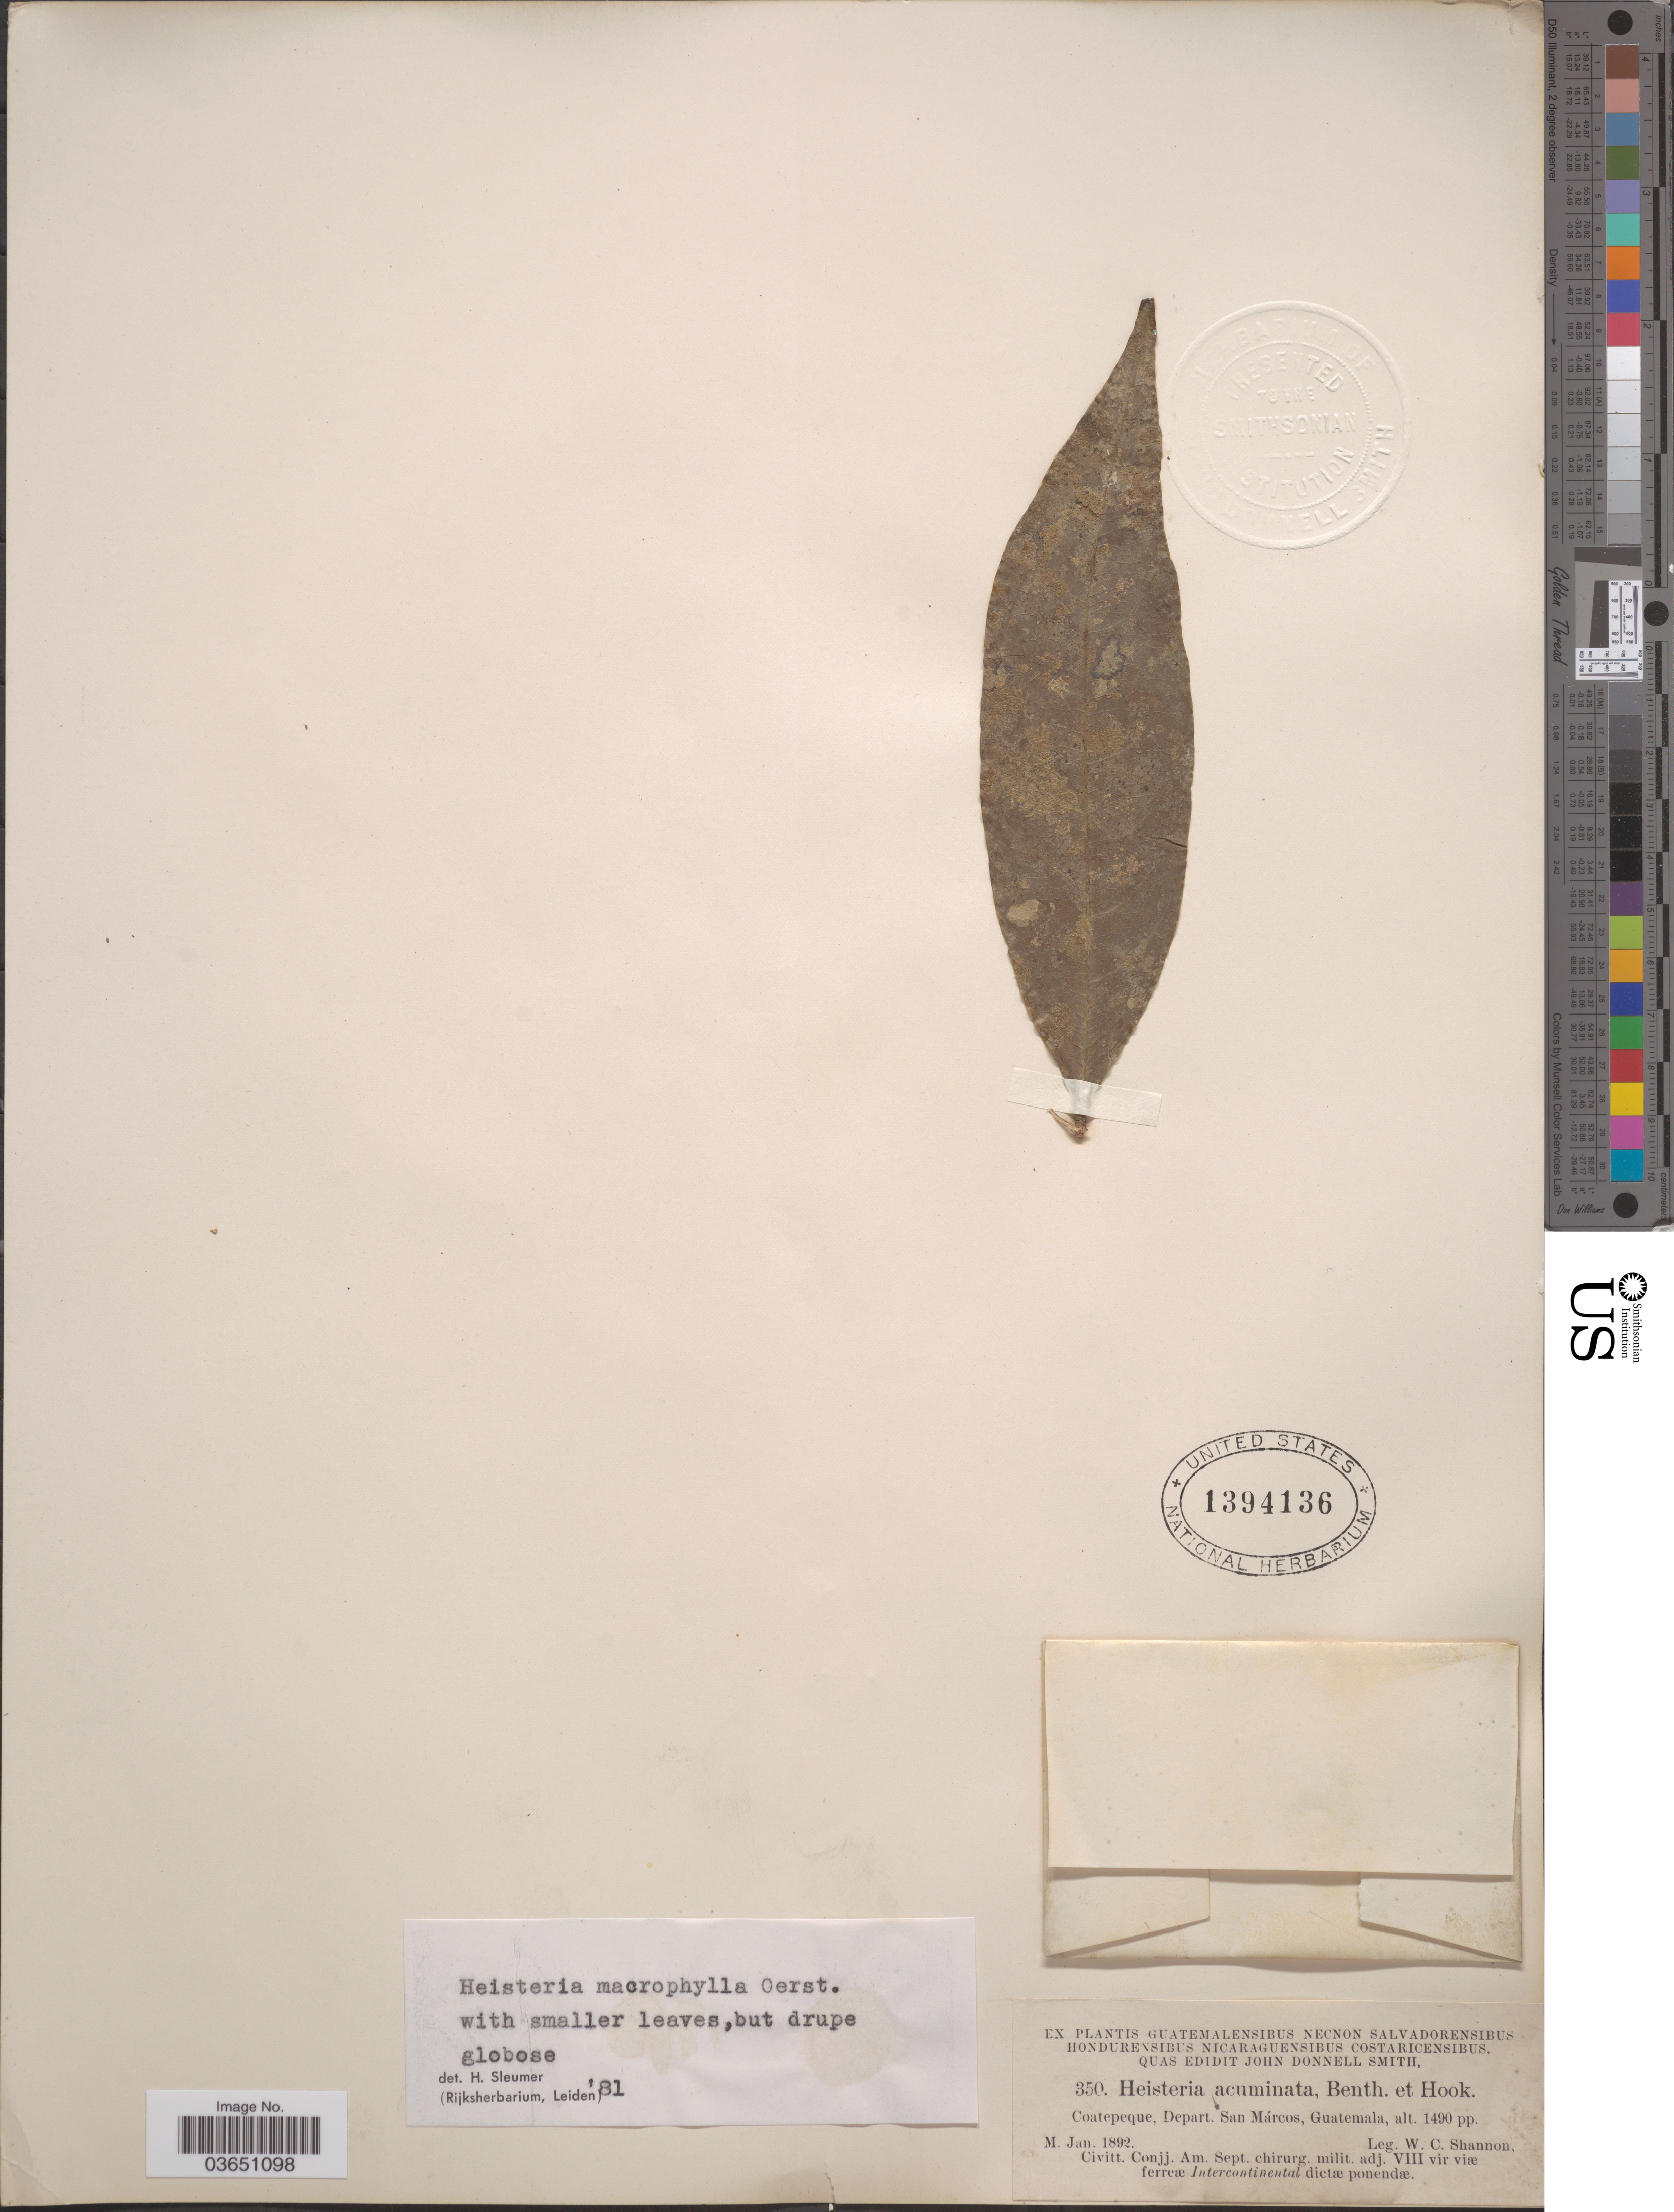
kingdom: Plantae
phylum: Tracheophyta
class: Magnoliopsida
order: Santalales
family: Erythropalaceae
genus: Heisteria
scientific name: Heisteria macrophylla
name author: Oerst.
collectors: W. C. Shannon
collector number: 350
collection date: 1892-01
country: Guatemala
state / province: San Marcos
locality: Coatepeque, Depart. San Marcos.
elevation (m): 454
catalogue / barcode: US 1394136